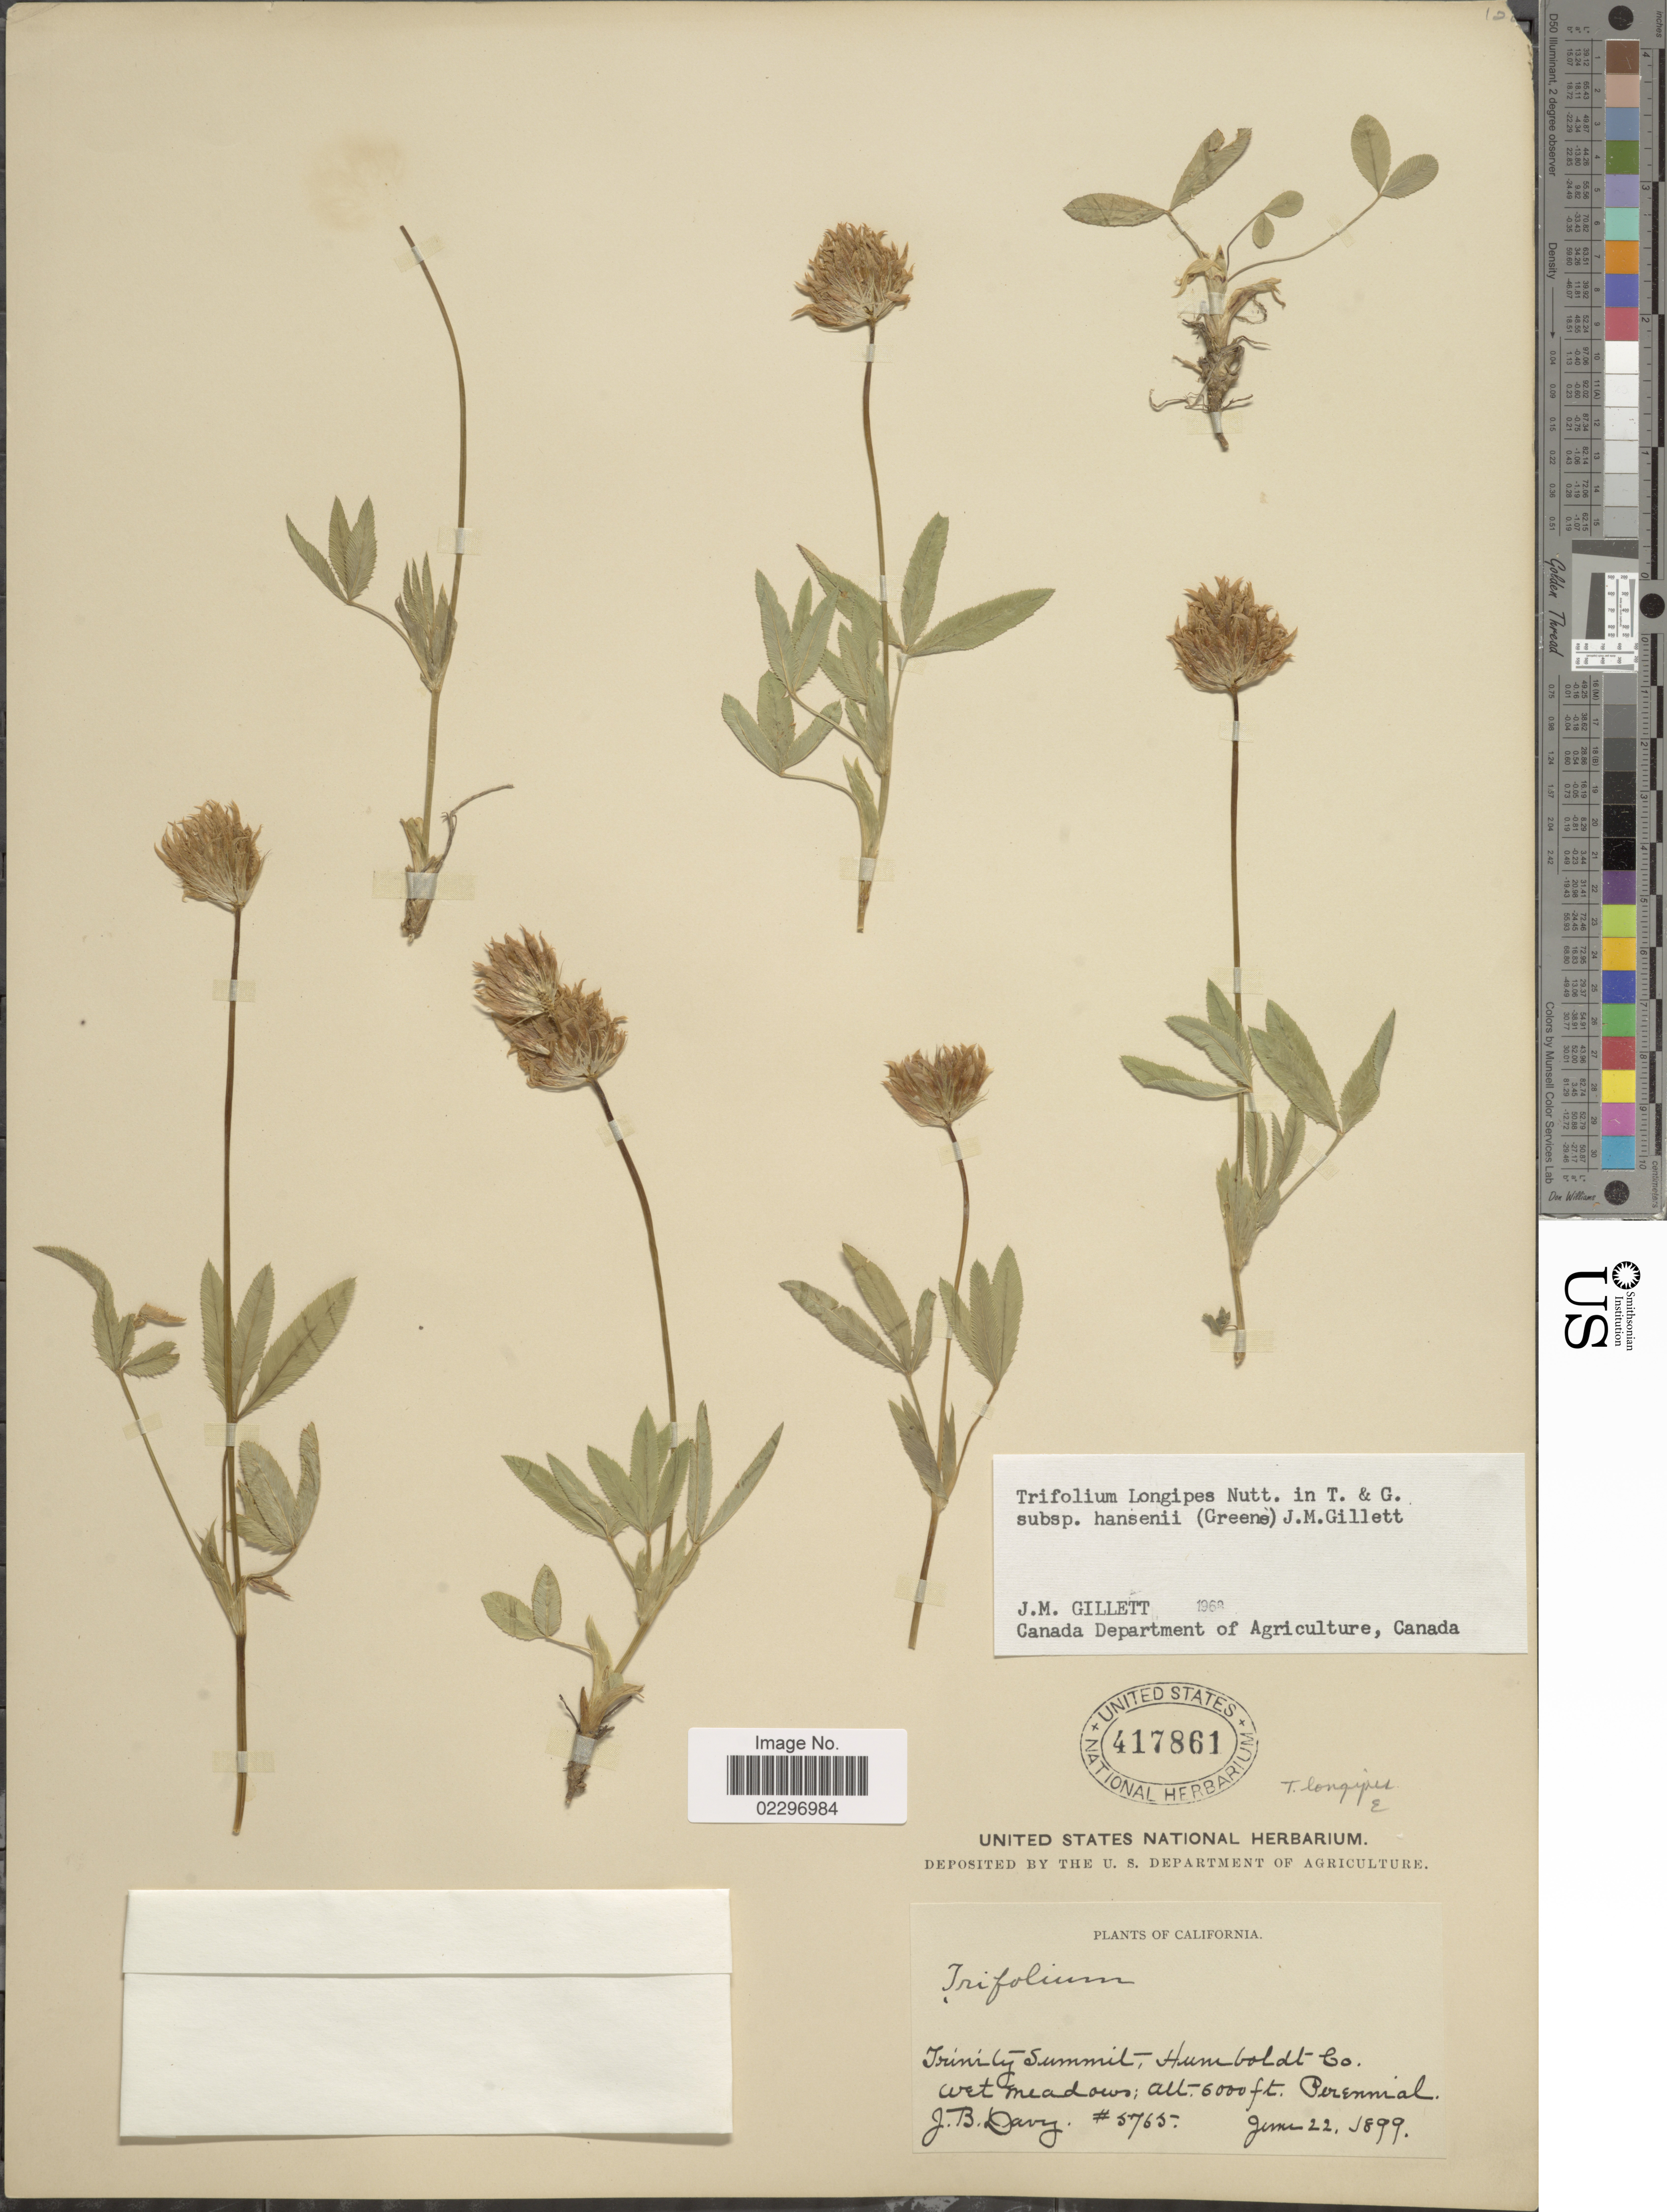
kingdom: Plantae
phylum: Tracheophyta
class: Magnoliopsida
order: Fabales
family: Fabaceae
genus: Trifolium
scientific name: Trifolium longipes subsp. hansenii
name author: (Greene) J.M. Gillett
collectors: J. Burtt Davy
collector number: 5765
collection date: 1899-06-22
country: United States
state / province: California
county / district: Humboldt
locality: Trinity Summit, Humboldt Co. Wet meadows. Perennial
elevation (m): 1829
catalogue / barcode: US 417861